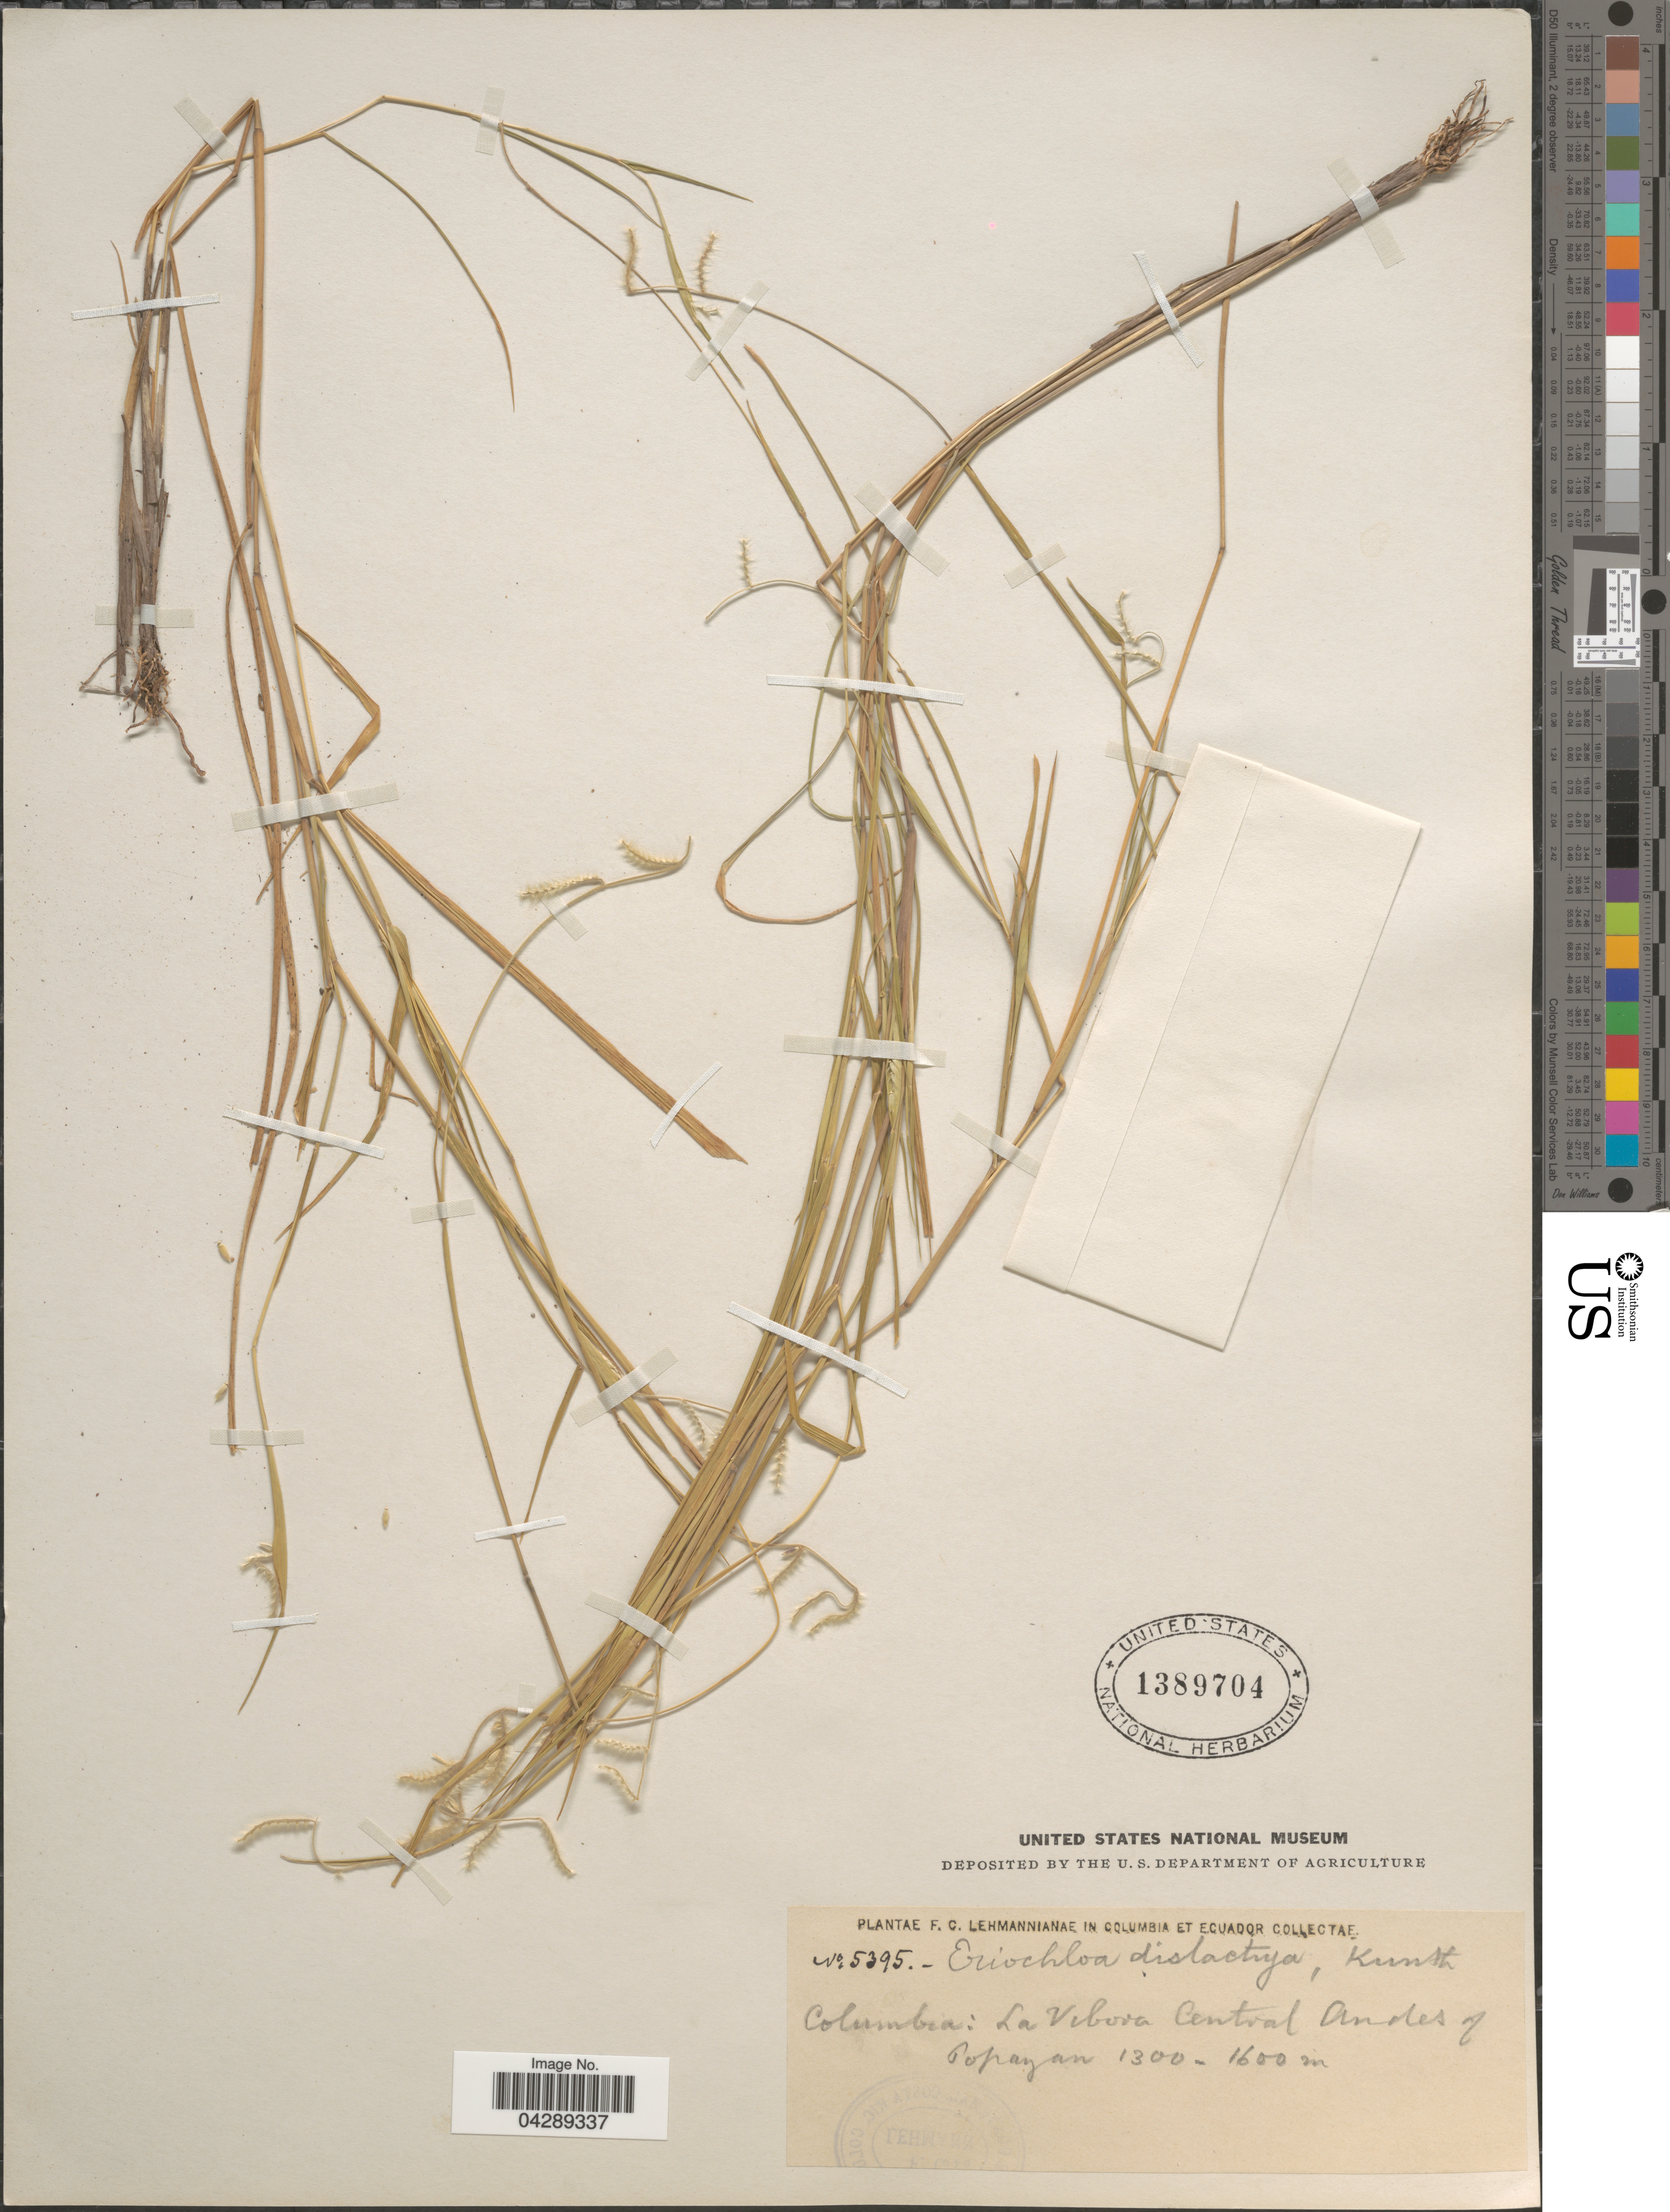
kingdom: Plantae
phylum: Tracheophyta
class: Liliopsida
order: Poales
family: Poaceae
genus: Eriochloa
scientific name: Eriochloa distachya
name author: Kunth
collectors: F. C. Lehmann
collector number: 5395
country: Colombia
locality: La Vibora Central Andes of Popayan.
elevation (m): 1300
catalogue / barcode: US 1389704